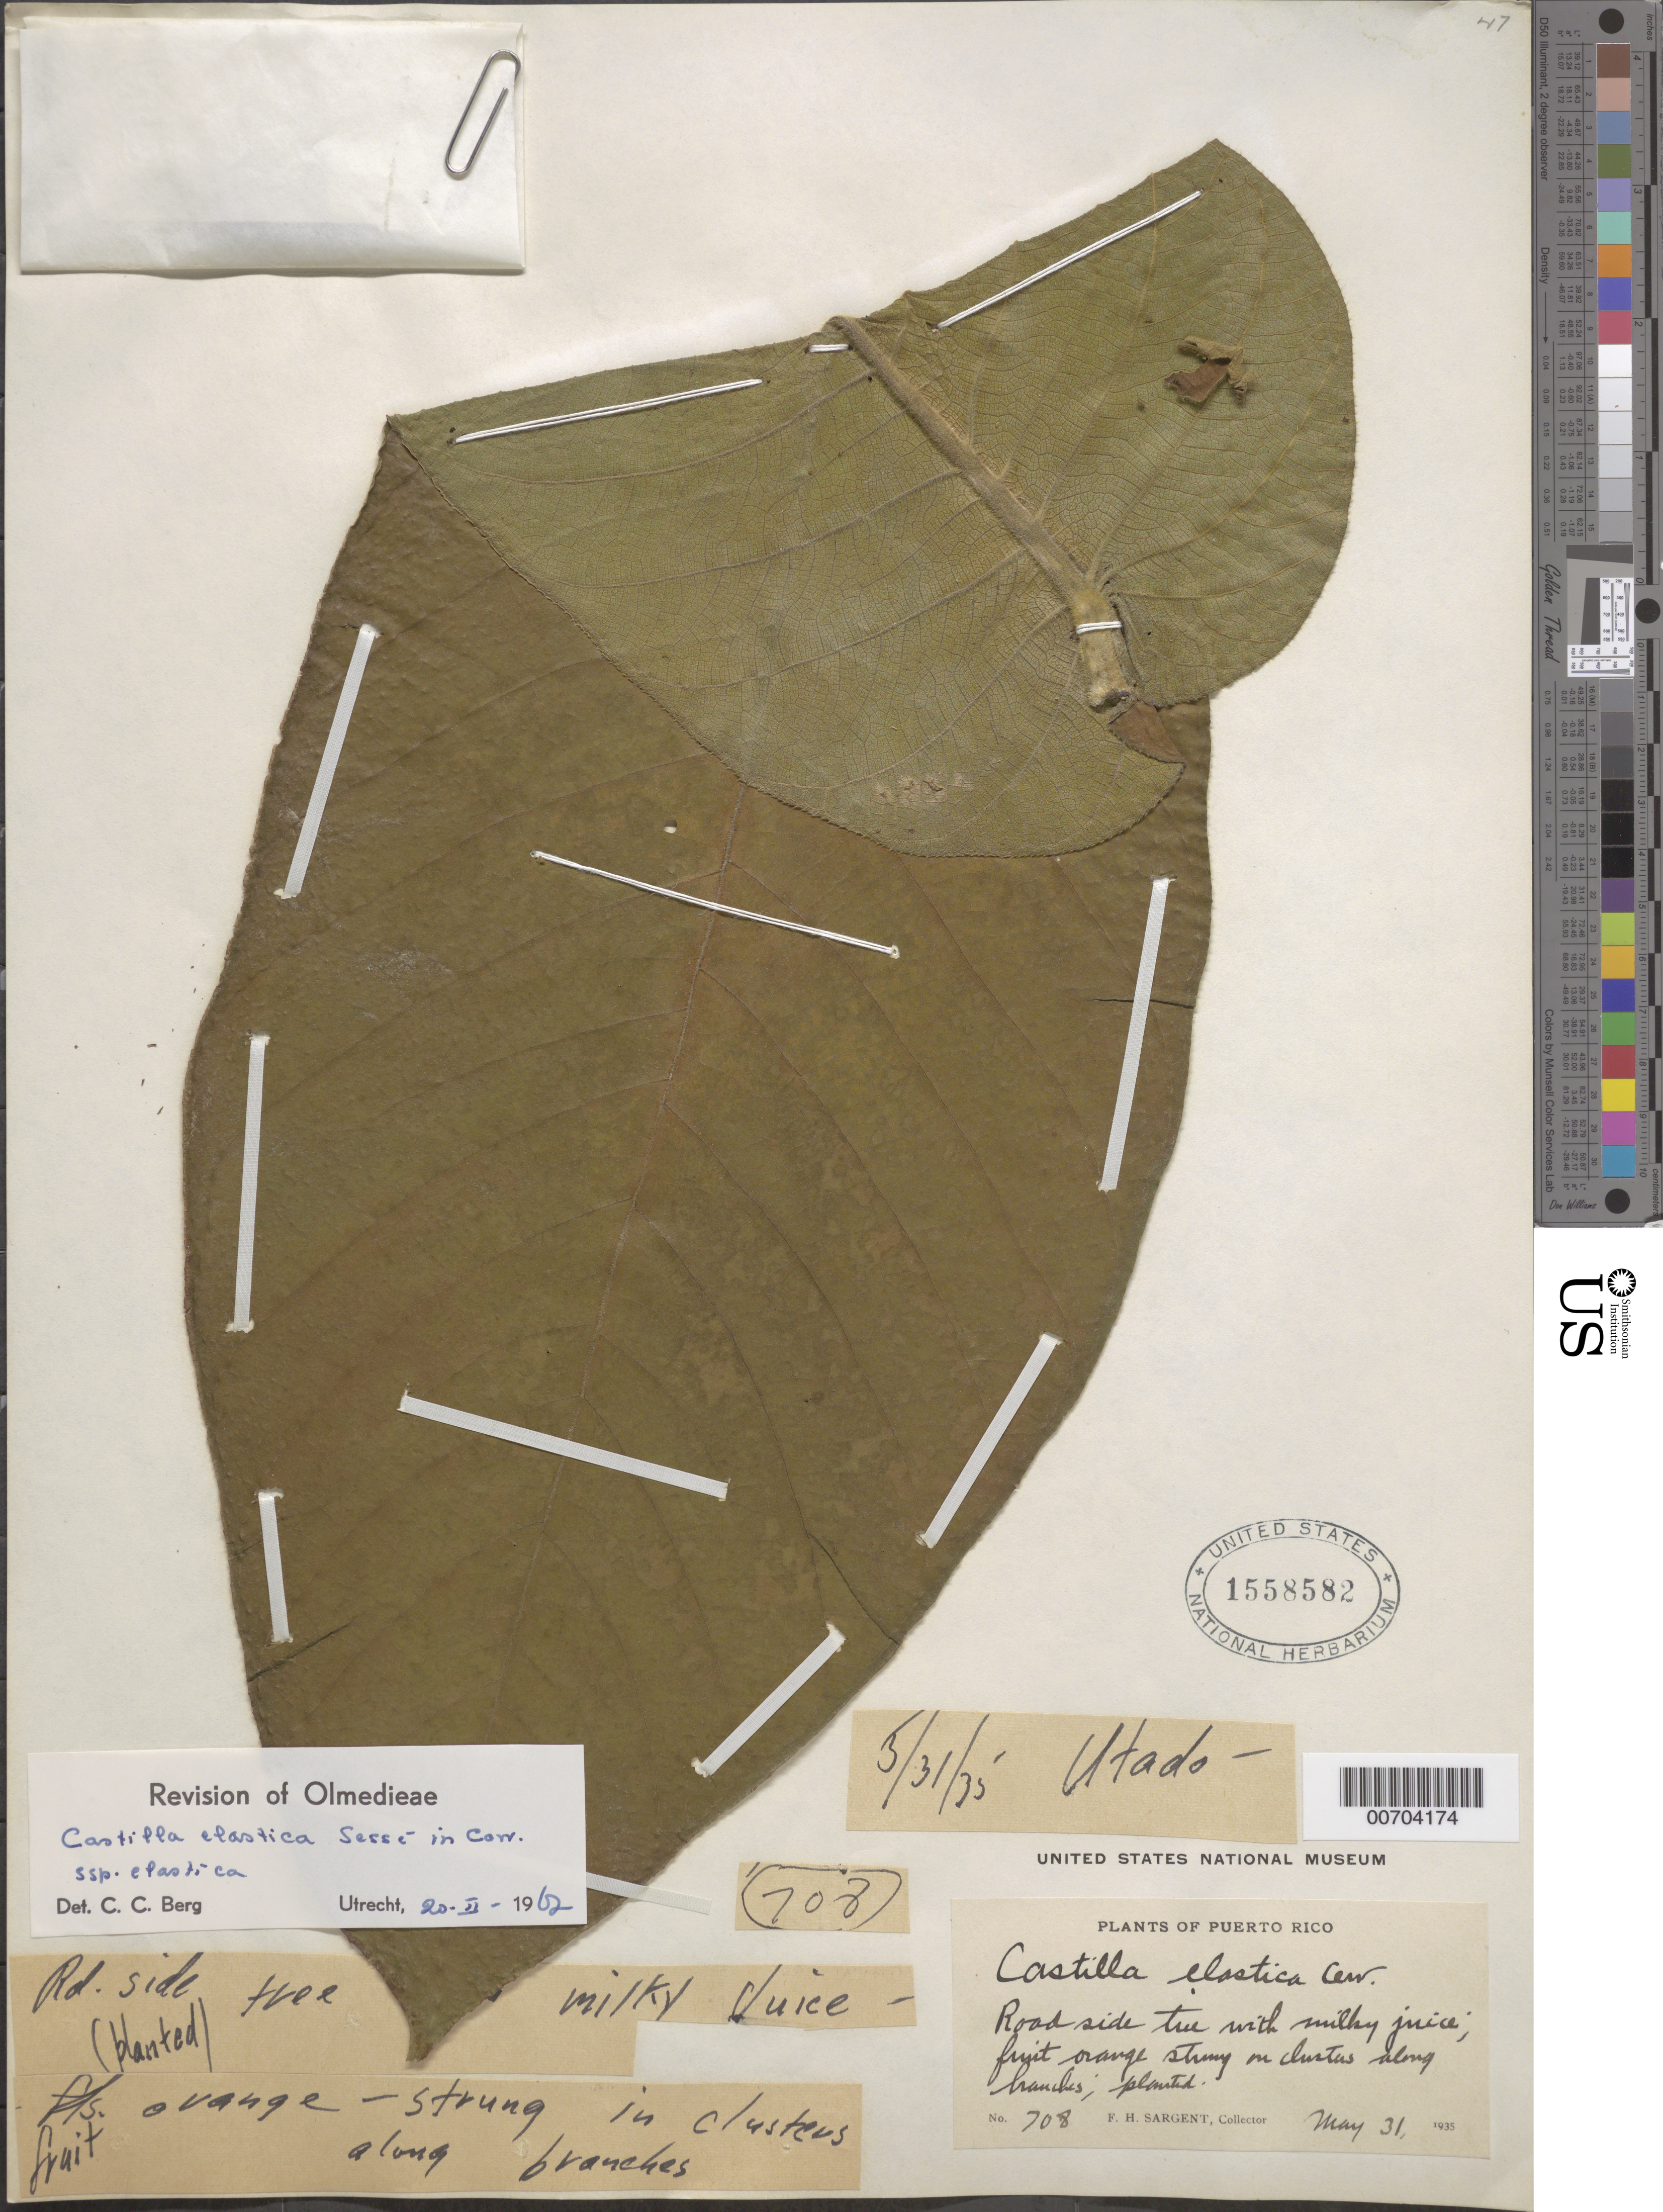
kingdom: Plantae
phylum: Tracheophyta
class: Magnoliopsida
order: Rosales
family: Moraceae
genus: Castilla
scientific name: Castilla elastica var. elastica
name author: Sessé ex Cerv.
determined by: Berg, C. C.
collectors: F. H. Sargent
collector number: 708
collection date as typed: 31 May 1935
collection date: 1935-05-31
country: Puerto Rico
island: Greater Antilles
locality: Utuado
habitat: Road side tree.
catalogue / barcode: US 1558582